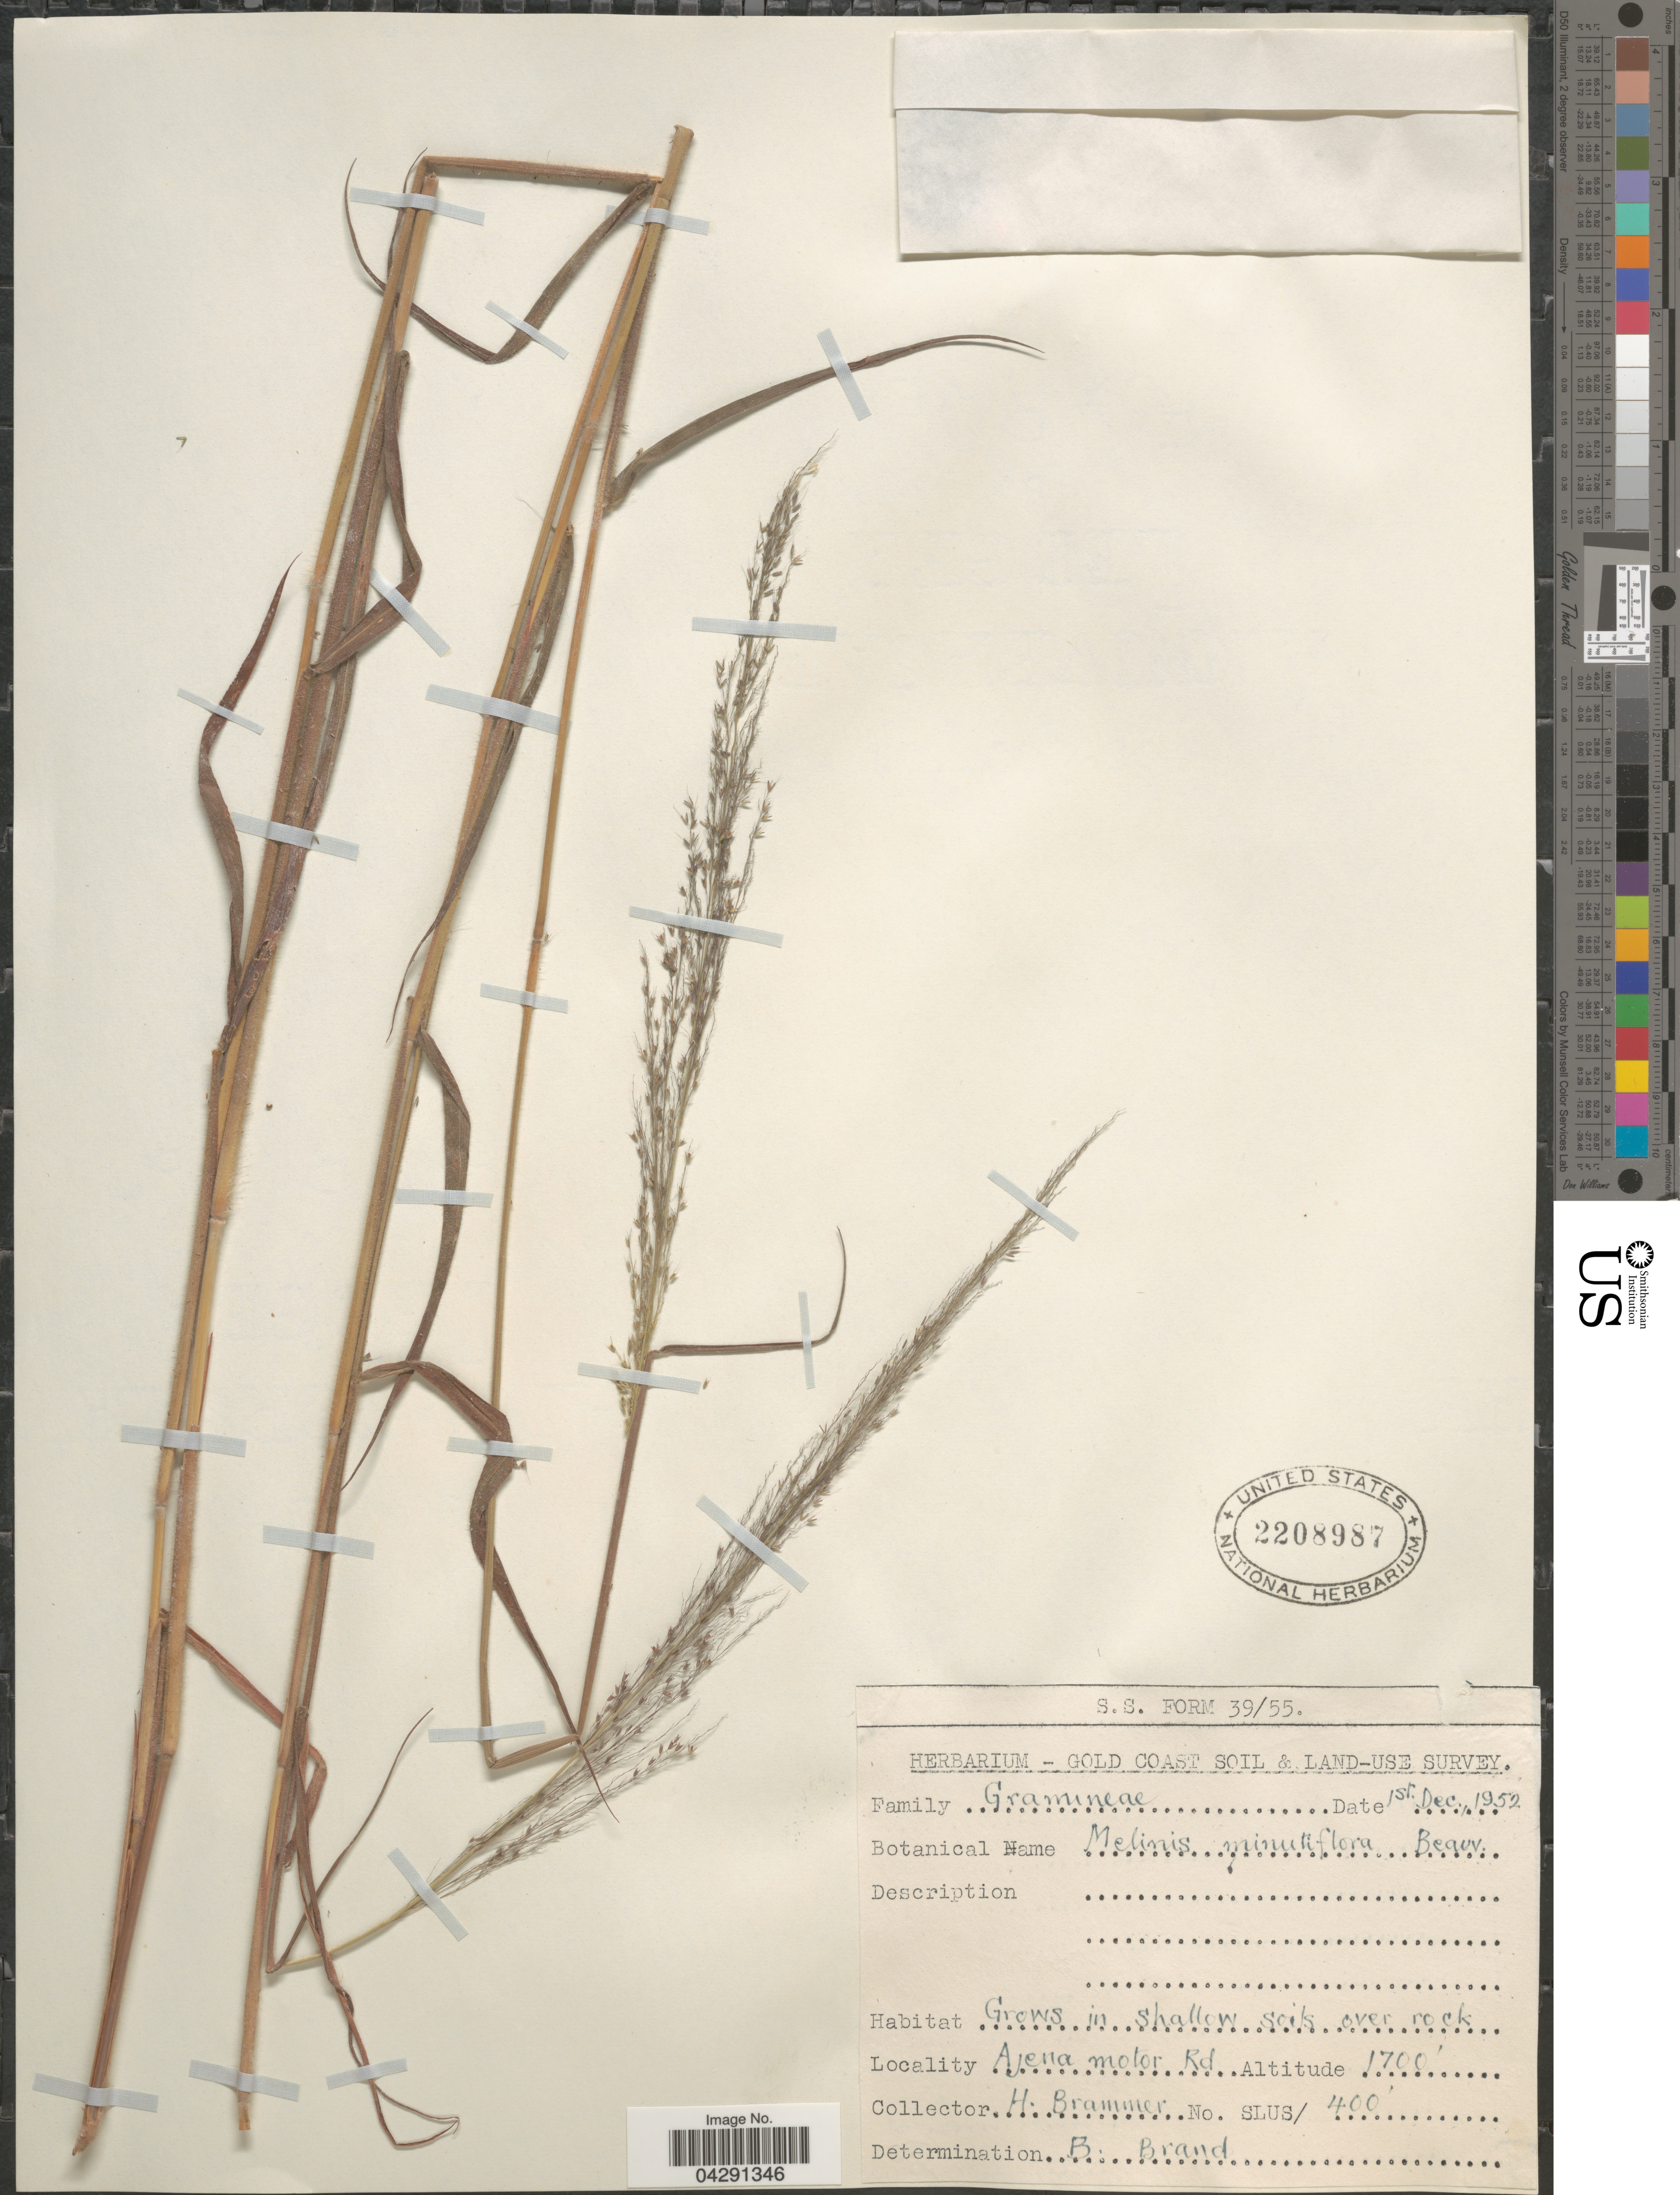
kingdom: Plantae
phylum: Tracheophyta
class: Liliopsida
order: Poales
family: Poaceae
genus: Melinis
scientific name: Melinis minutiflora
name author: P. Beauv.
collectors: H. Brammer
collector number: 400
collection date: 1952-12-01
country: Ghana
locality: Gold Coast Soil & Land-use Survey. Grows in shallow soils over rock. Ajena motor Rd.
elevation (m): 518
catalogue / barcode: US 2208987